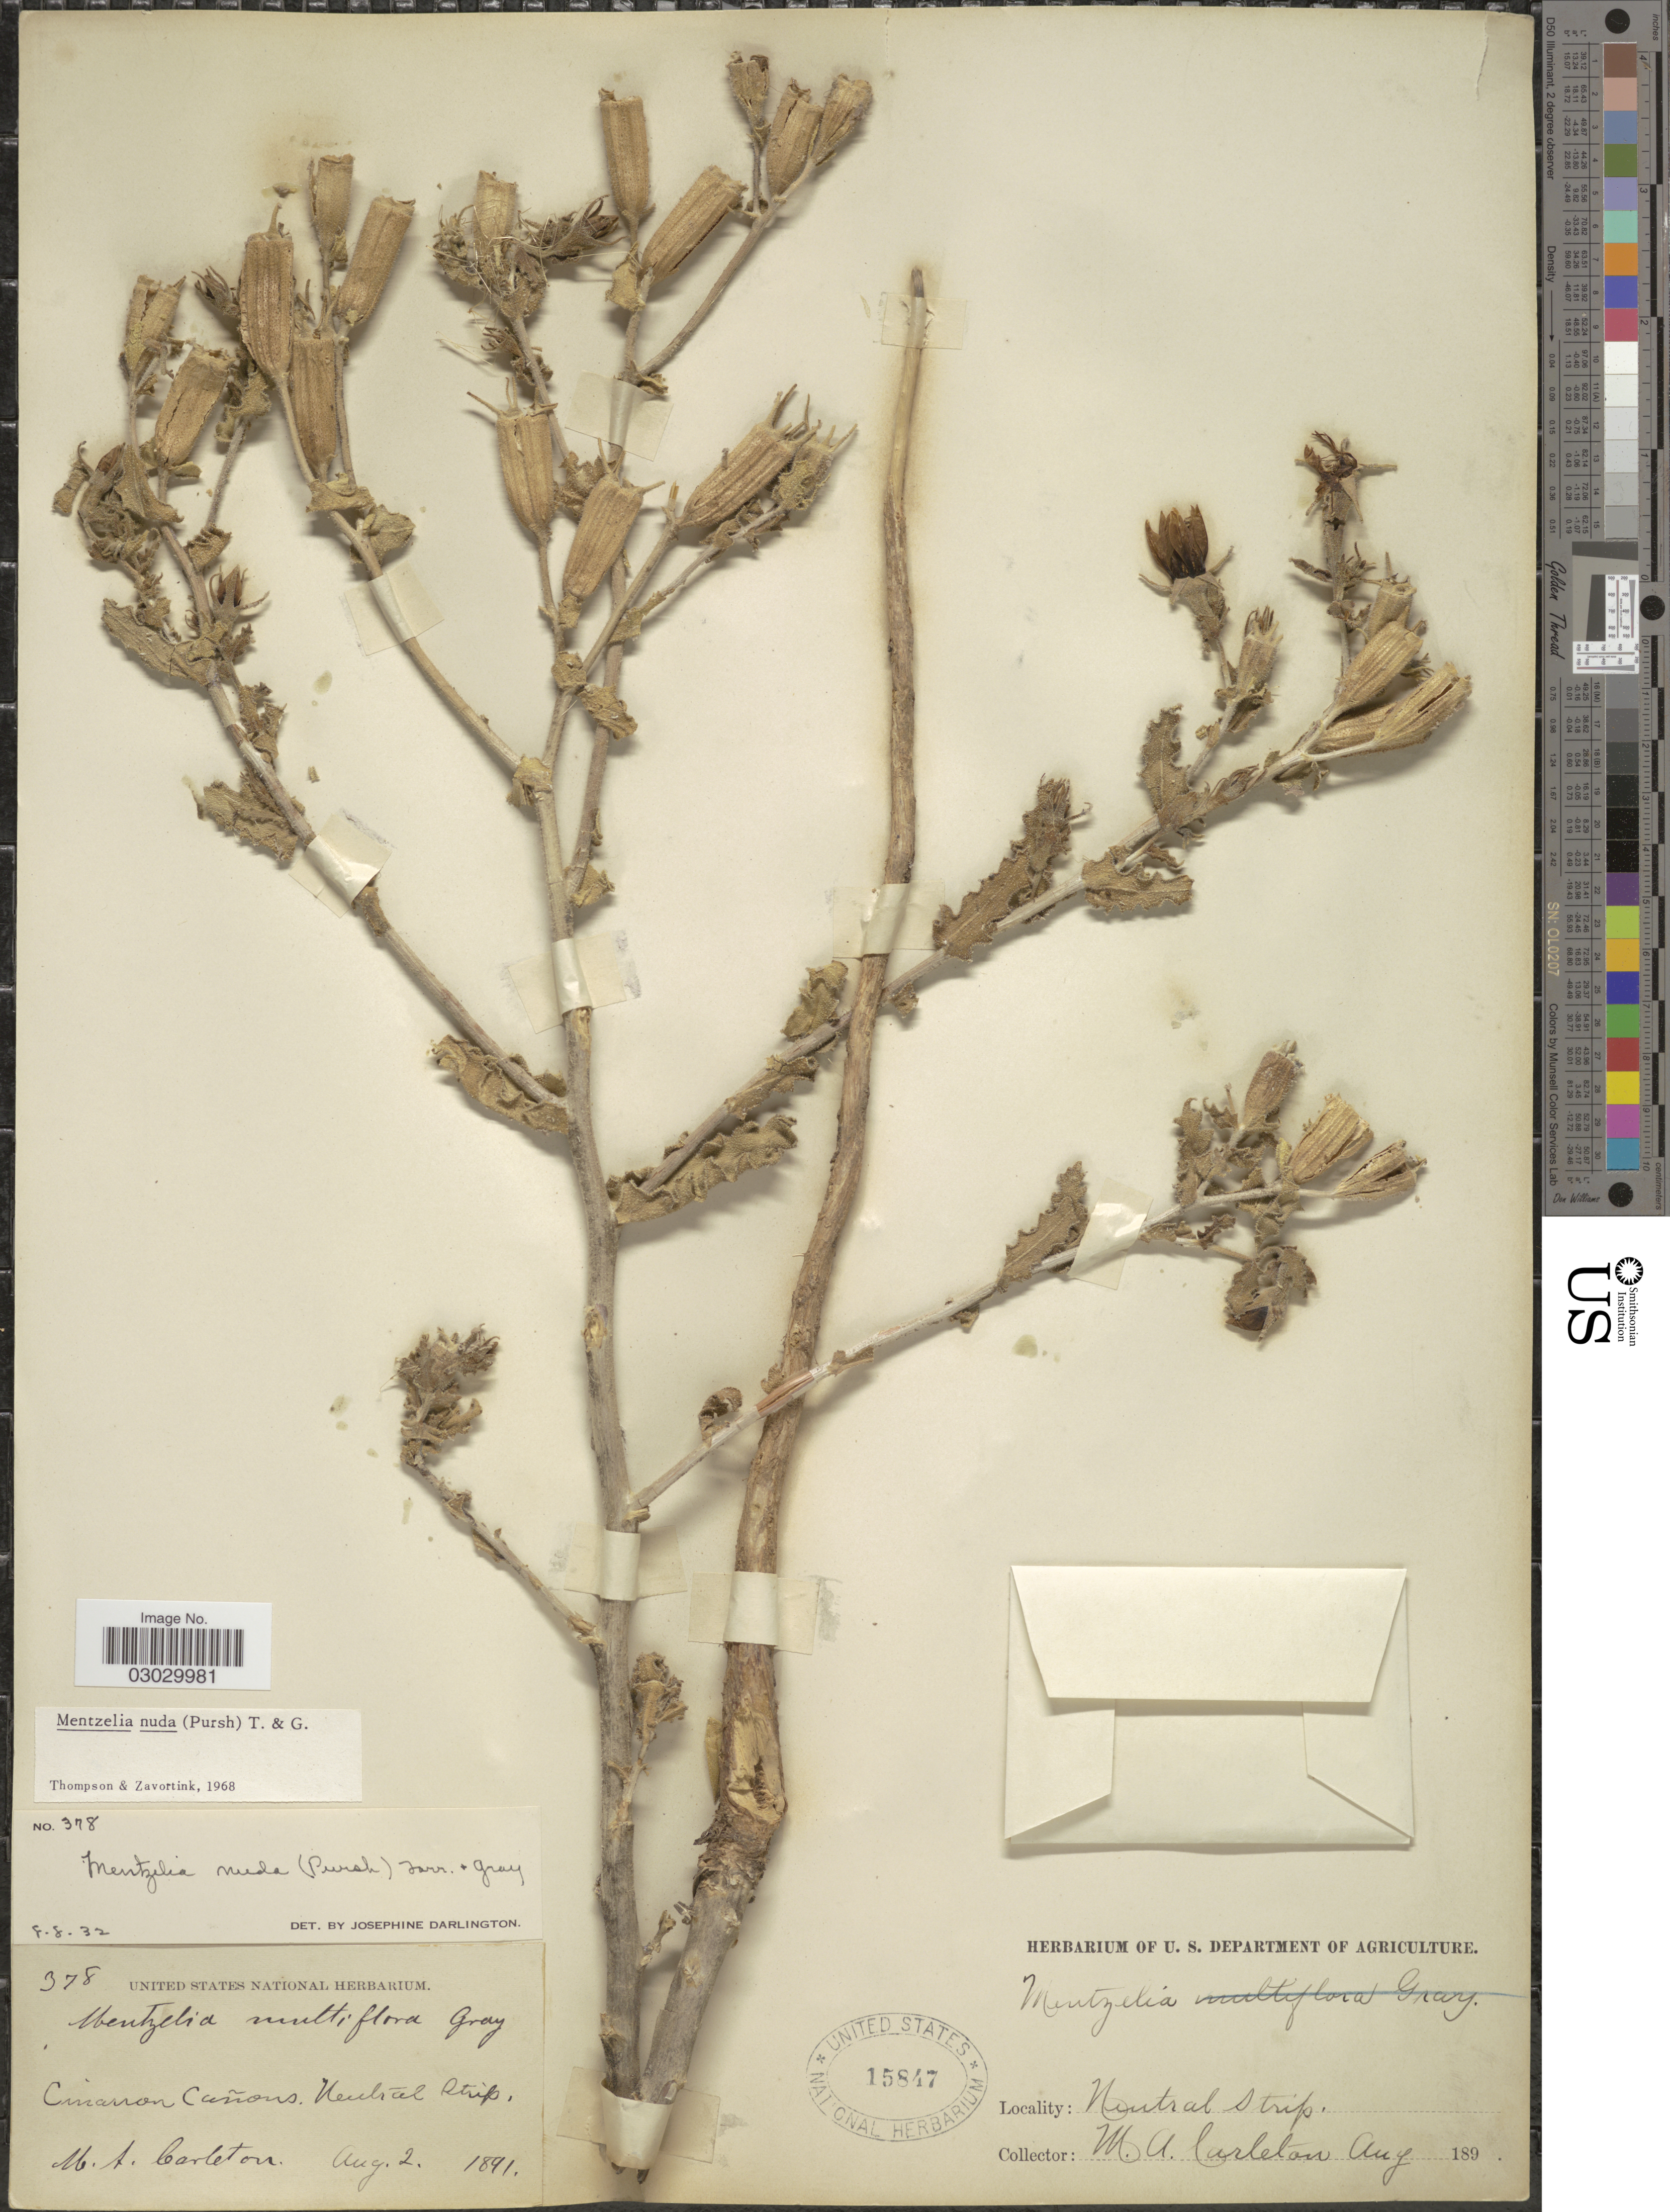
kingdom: Plantae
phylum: Tracheophyta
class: Magnoliopsida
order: Cornales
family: Loasaceae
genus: Mentzelia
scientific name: Mentzelia nuda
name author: (Pursh) Torr. & A. Gray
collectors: M. A. Carleton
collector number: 378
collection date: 1891-08-02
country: United States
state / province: Oklahoma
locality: Cimarron Cañons, Neutral Strip.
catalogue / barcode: US 15847